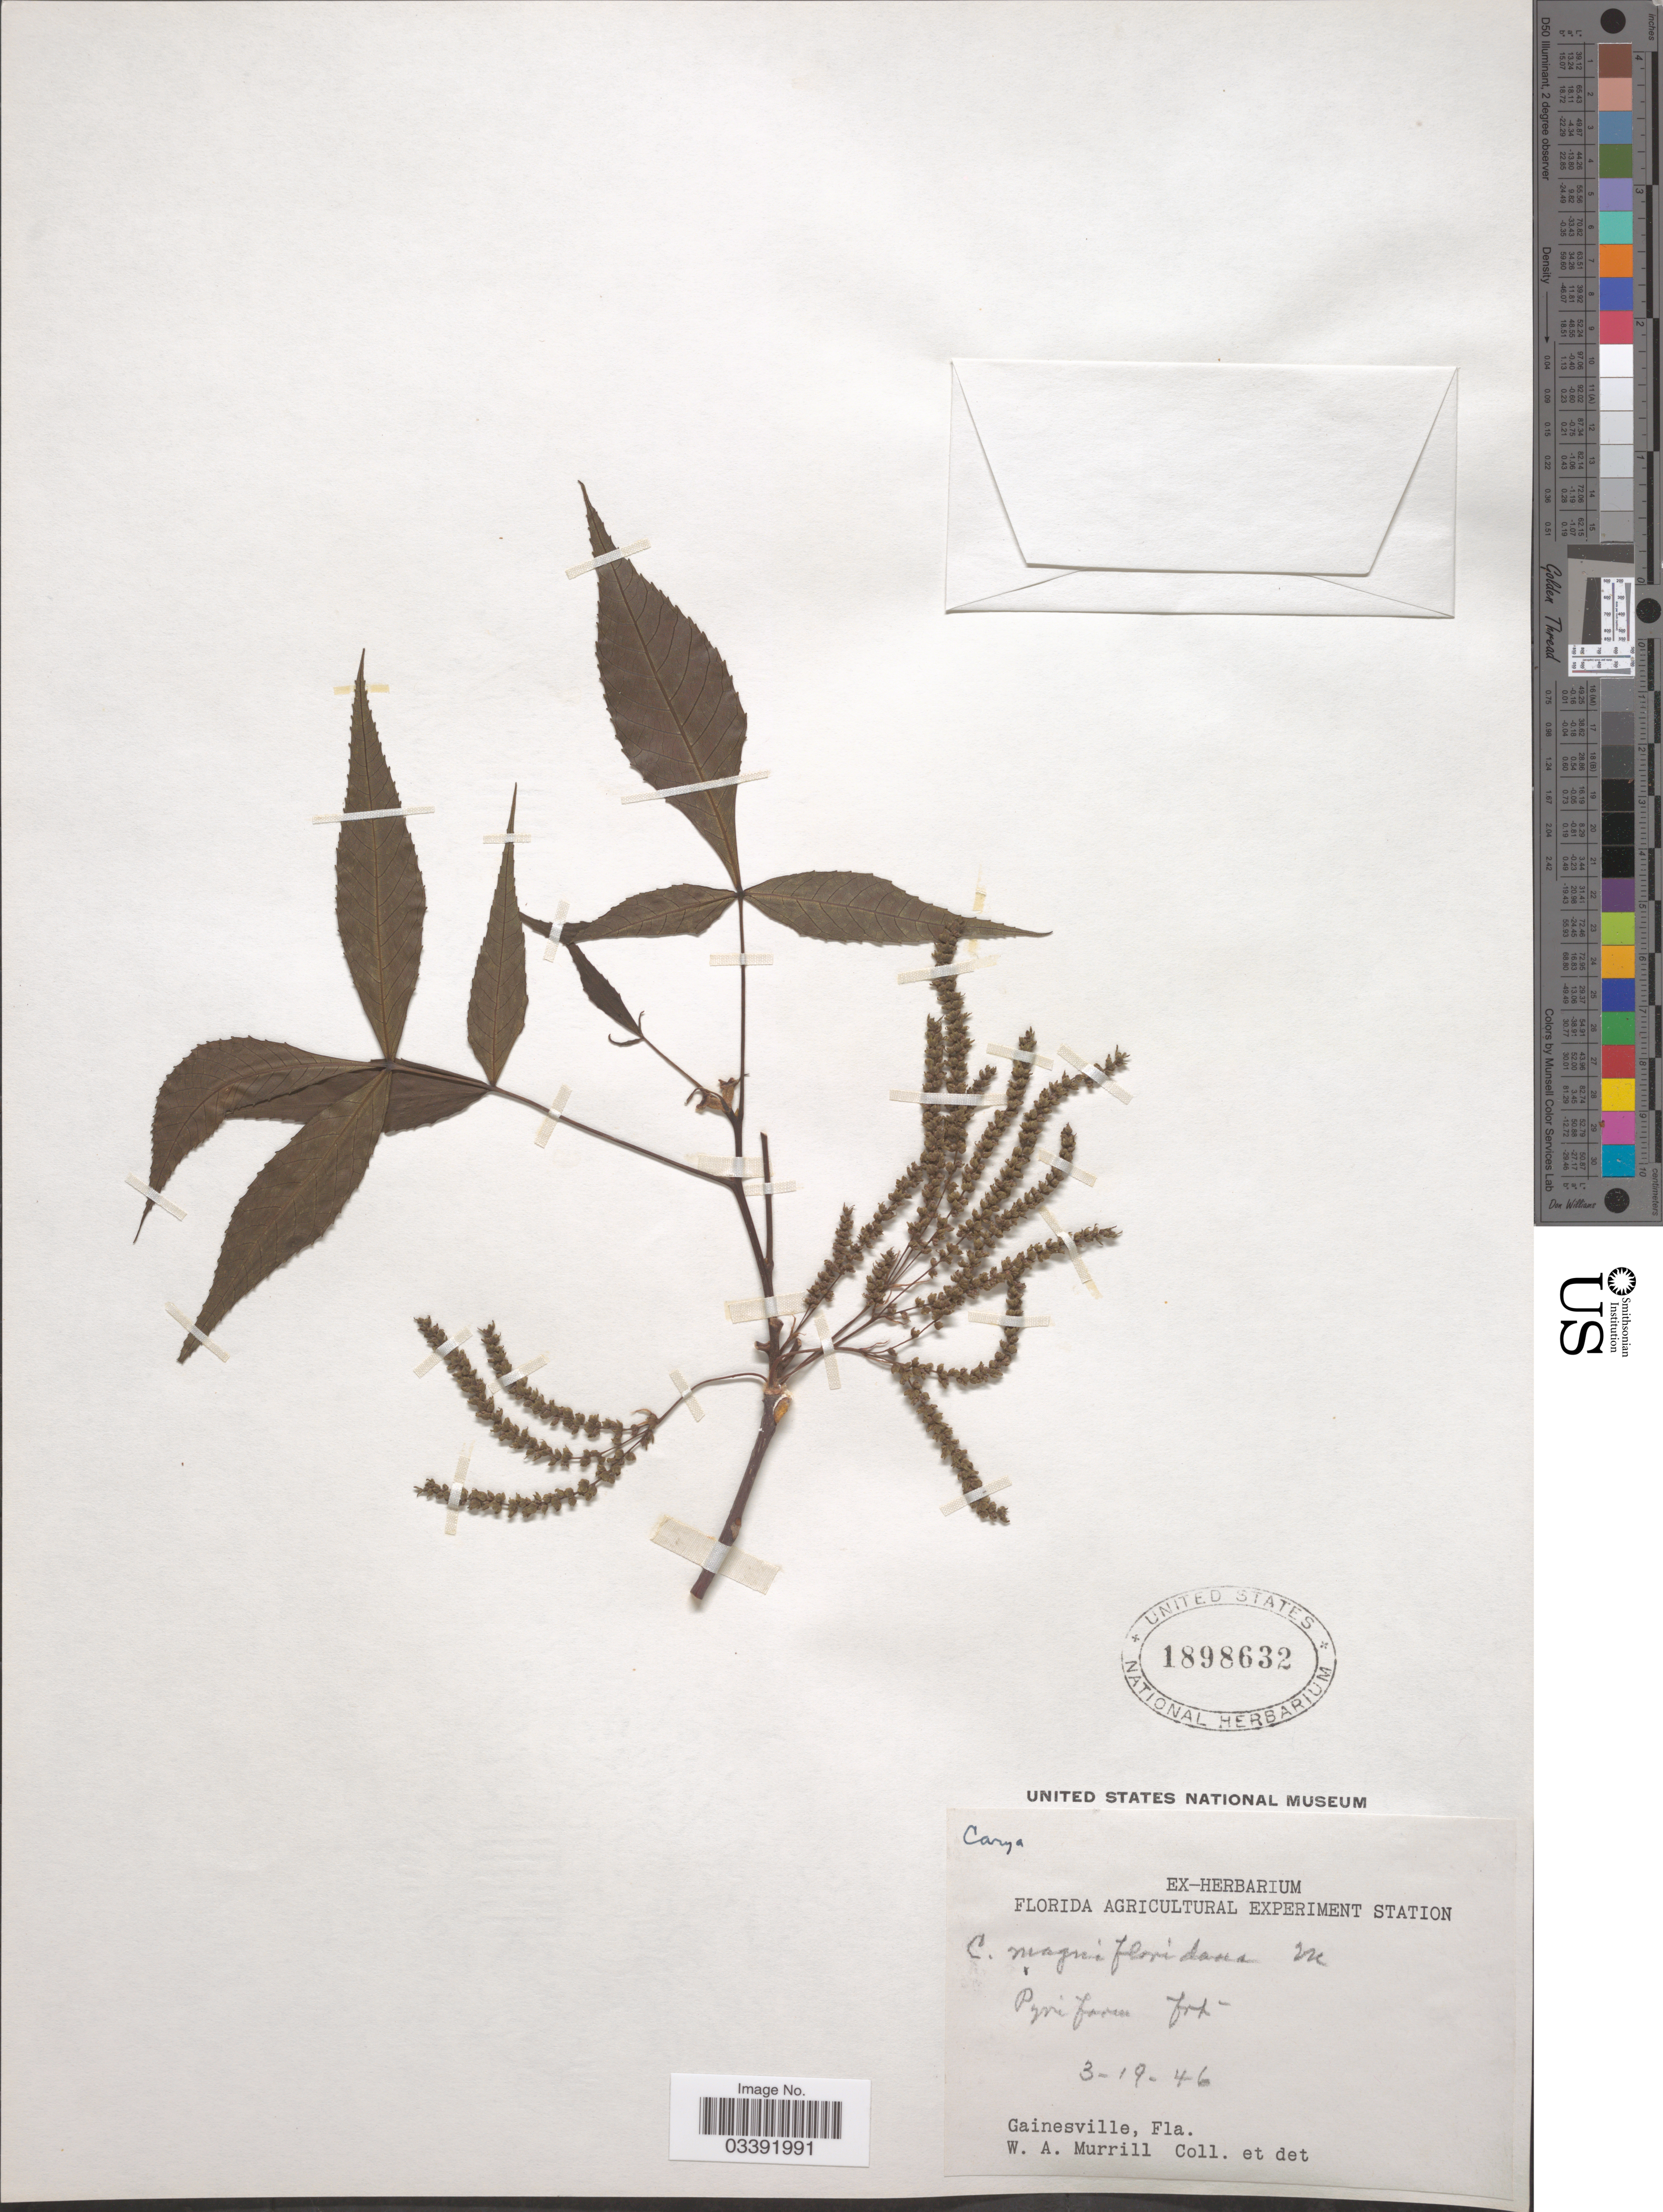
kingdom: Plantae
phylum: Tracheophyta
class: Magnoliopsida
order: Fagales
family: Juglandaceae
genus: Carya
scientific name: Carya magnifloridana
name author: Murrill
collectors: W. A. Murrill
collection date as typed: Transcribed d/m/y: 19/3/46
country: United States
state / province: Florida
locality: Gainesville.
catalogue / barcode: US 1898632